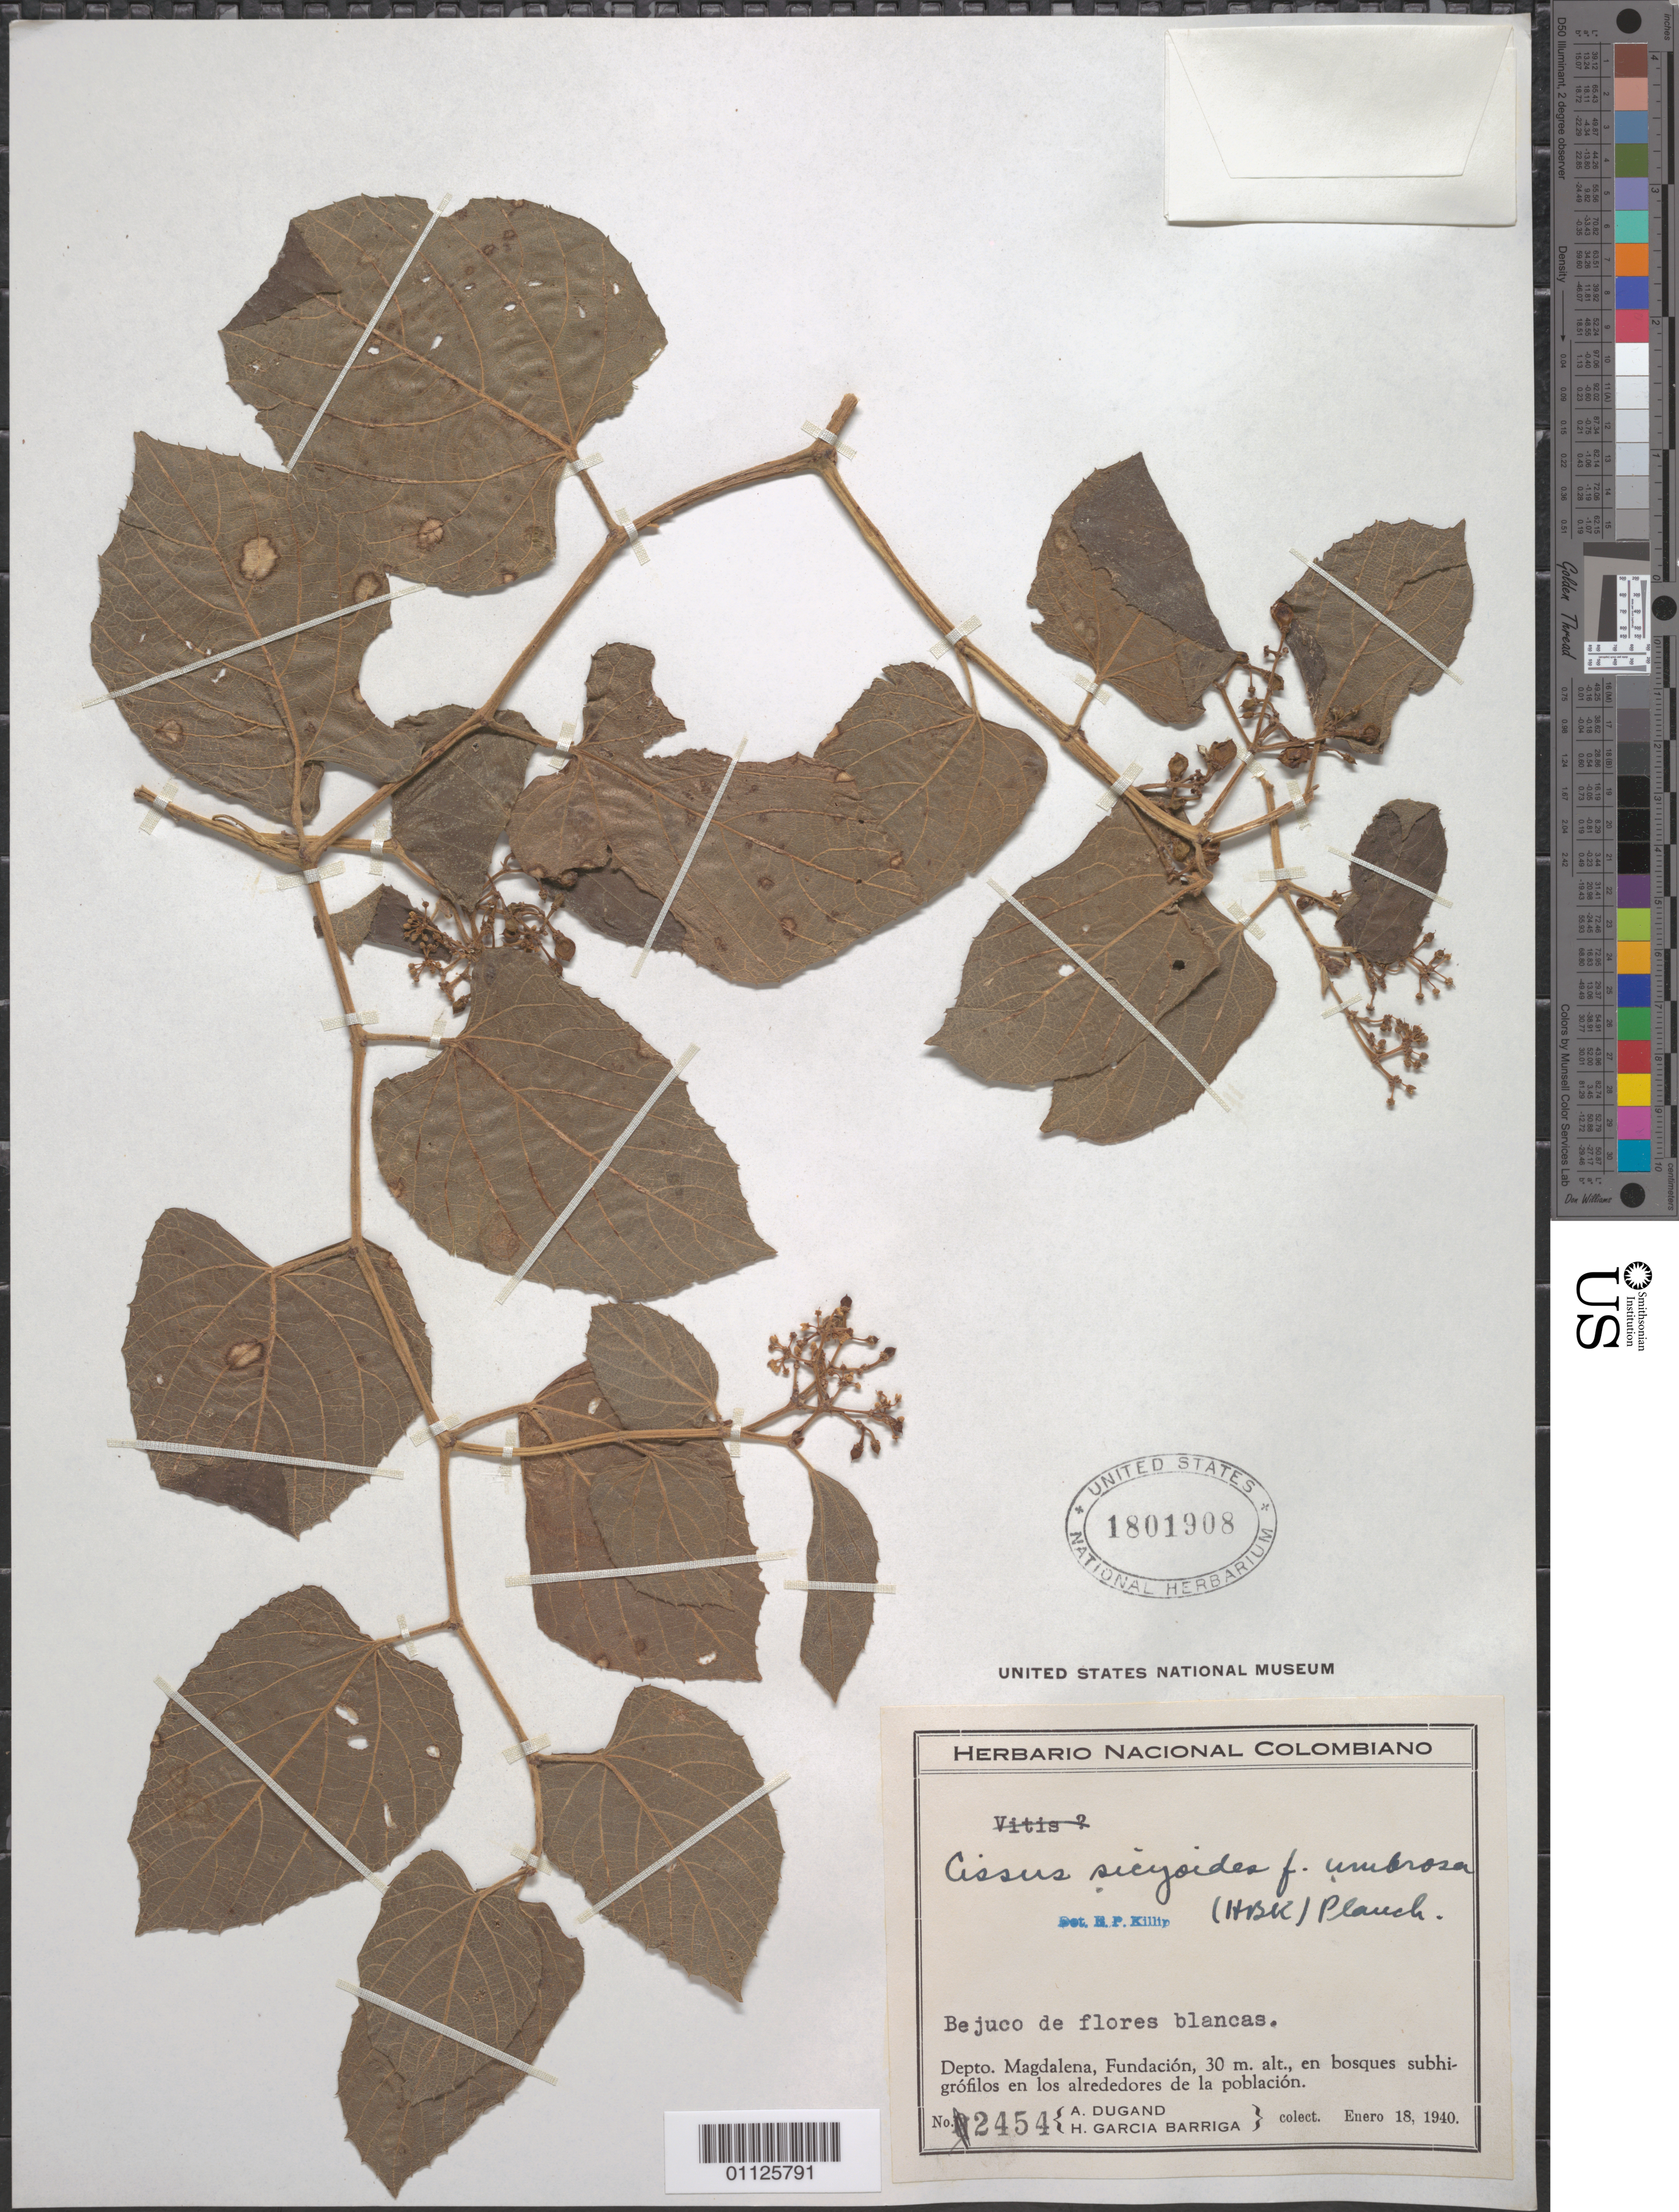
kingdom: Plantae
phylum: Tracheophyta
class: Magnoliopsida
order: Vitales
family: Vitaceae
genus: Cissus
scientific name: Cissus verticillata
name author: (L.) Nicolson & C.E. Jarvis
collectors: A. Dugand G. & H. García Barriga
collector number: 2454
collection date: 1940-01-18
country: Colombia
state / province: Magdalena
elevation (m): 30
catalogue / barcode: US 1801908